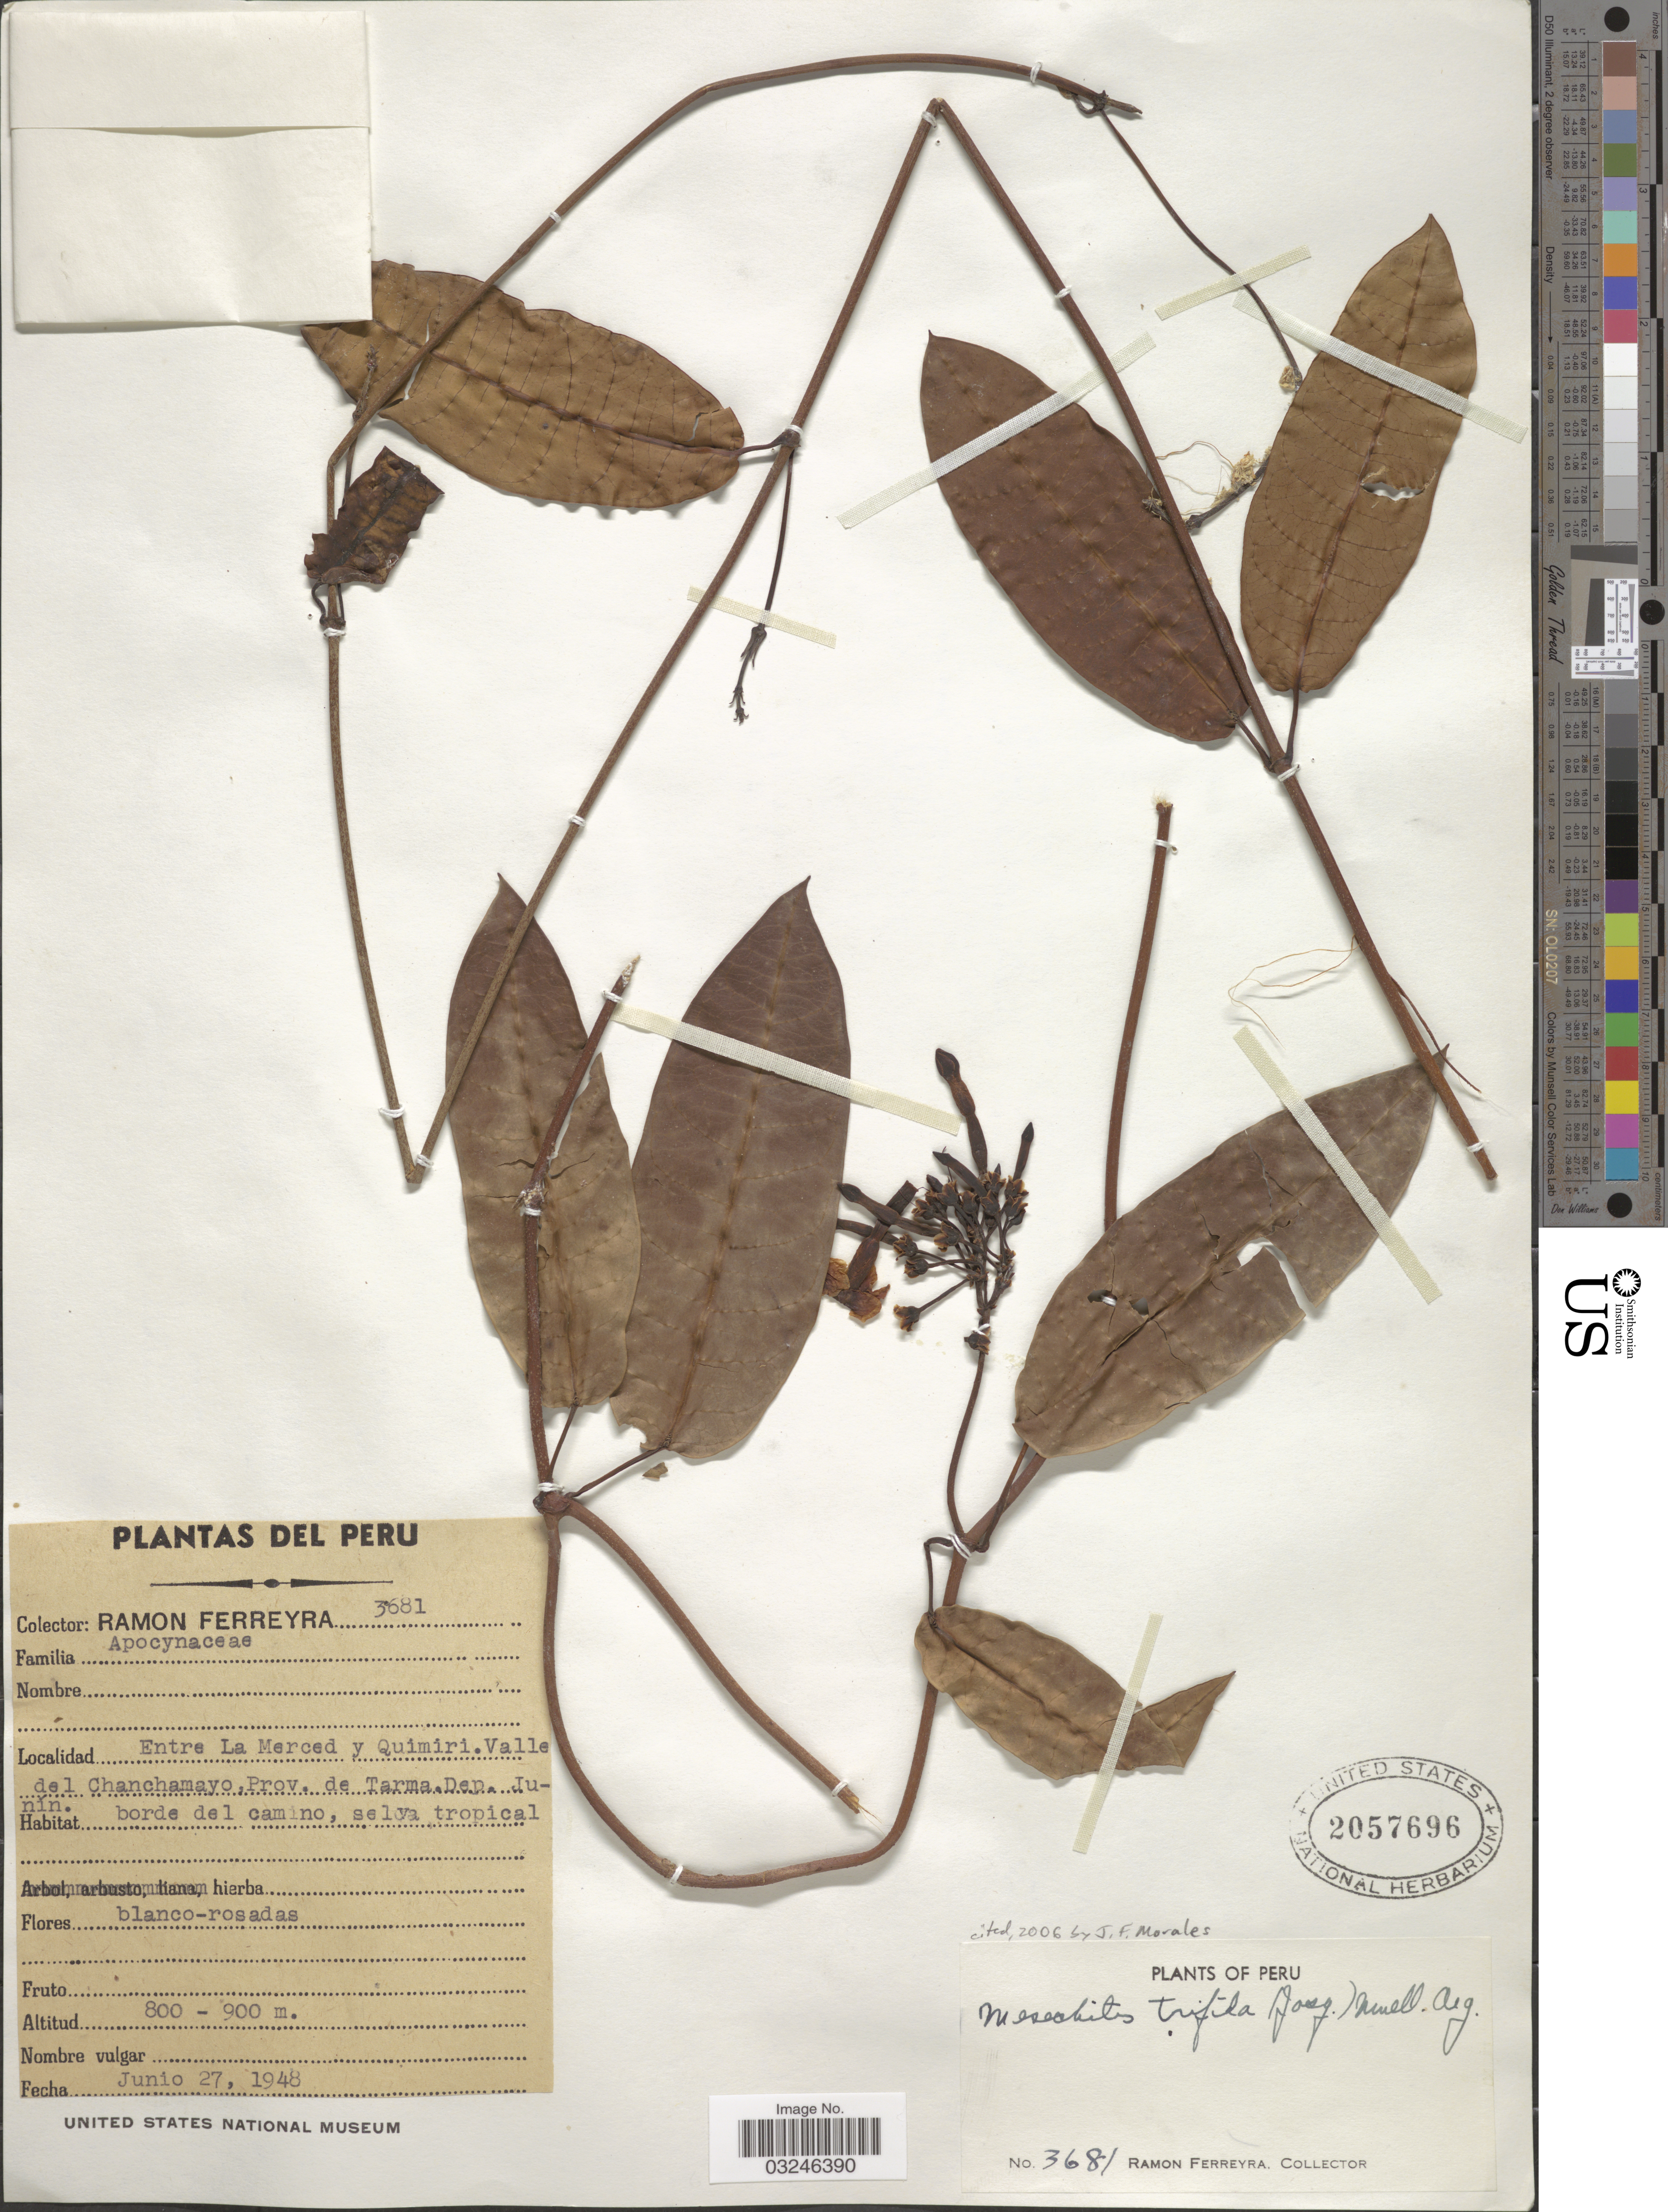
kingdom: Plantae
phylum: Tracheophyta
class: Magnoliopsida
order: Gentianales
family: Apocynaceae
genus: Mesechites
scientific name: Mesechites trifidus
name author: (Jacq.) Müll. Arg.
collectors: R. A. Ferreyra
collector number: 3681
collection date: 1948-06-27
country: Peru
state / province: Junín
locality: Entre La Merced y Quimiri. Valle del Chanchamayo, Prov. de Tarma, Dep. de Junín.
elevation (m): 800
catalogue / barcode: US 2057696